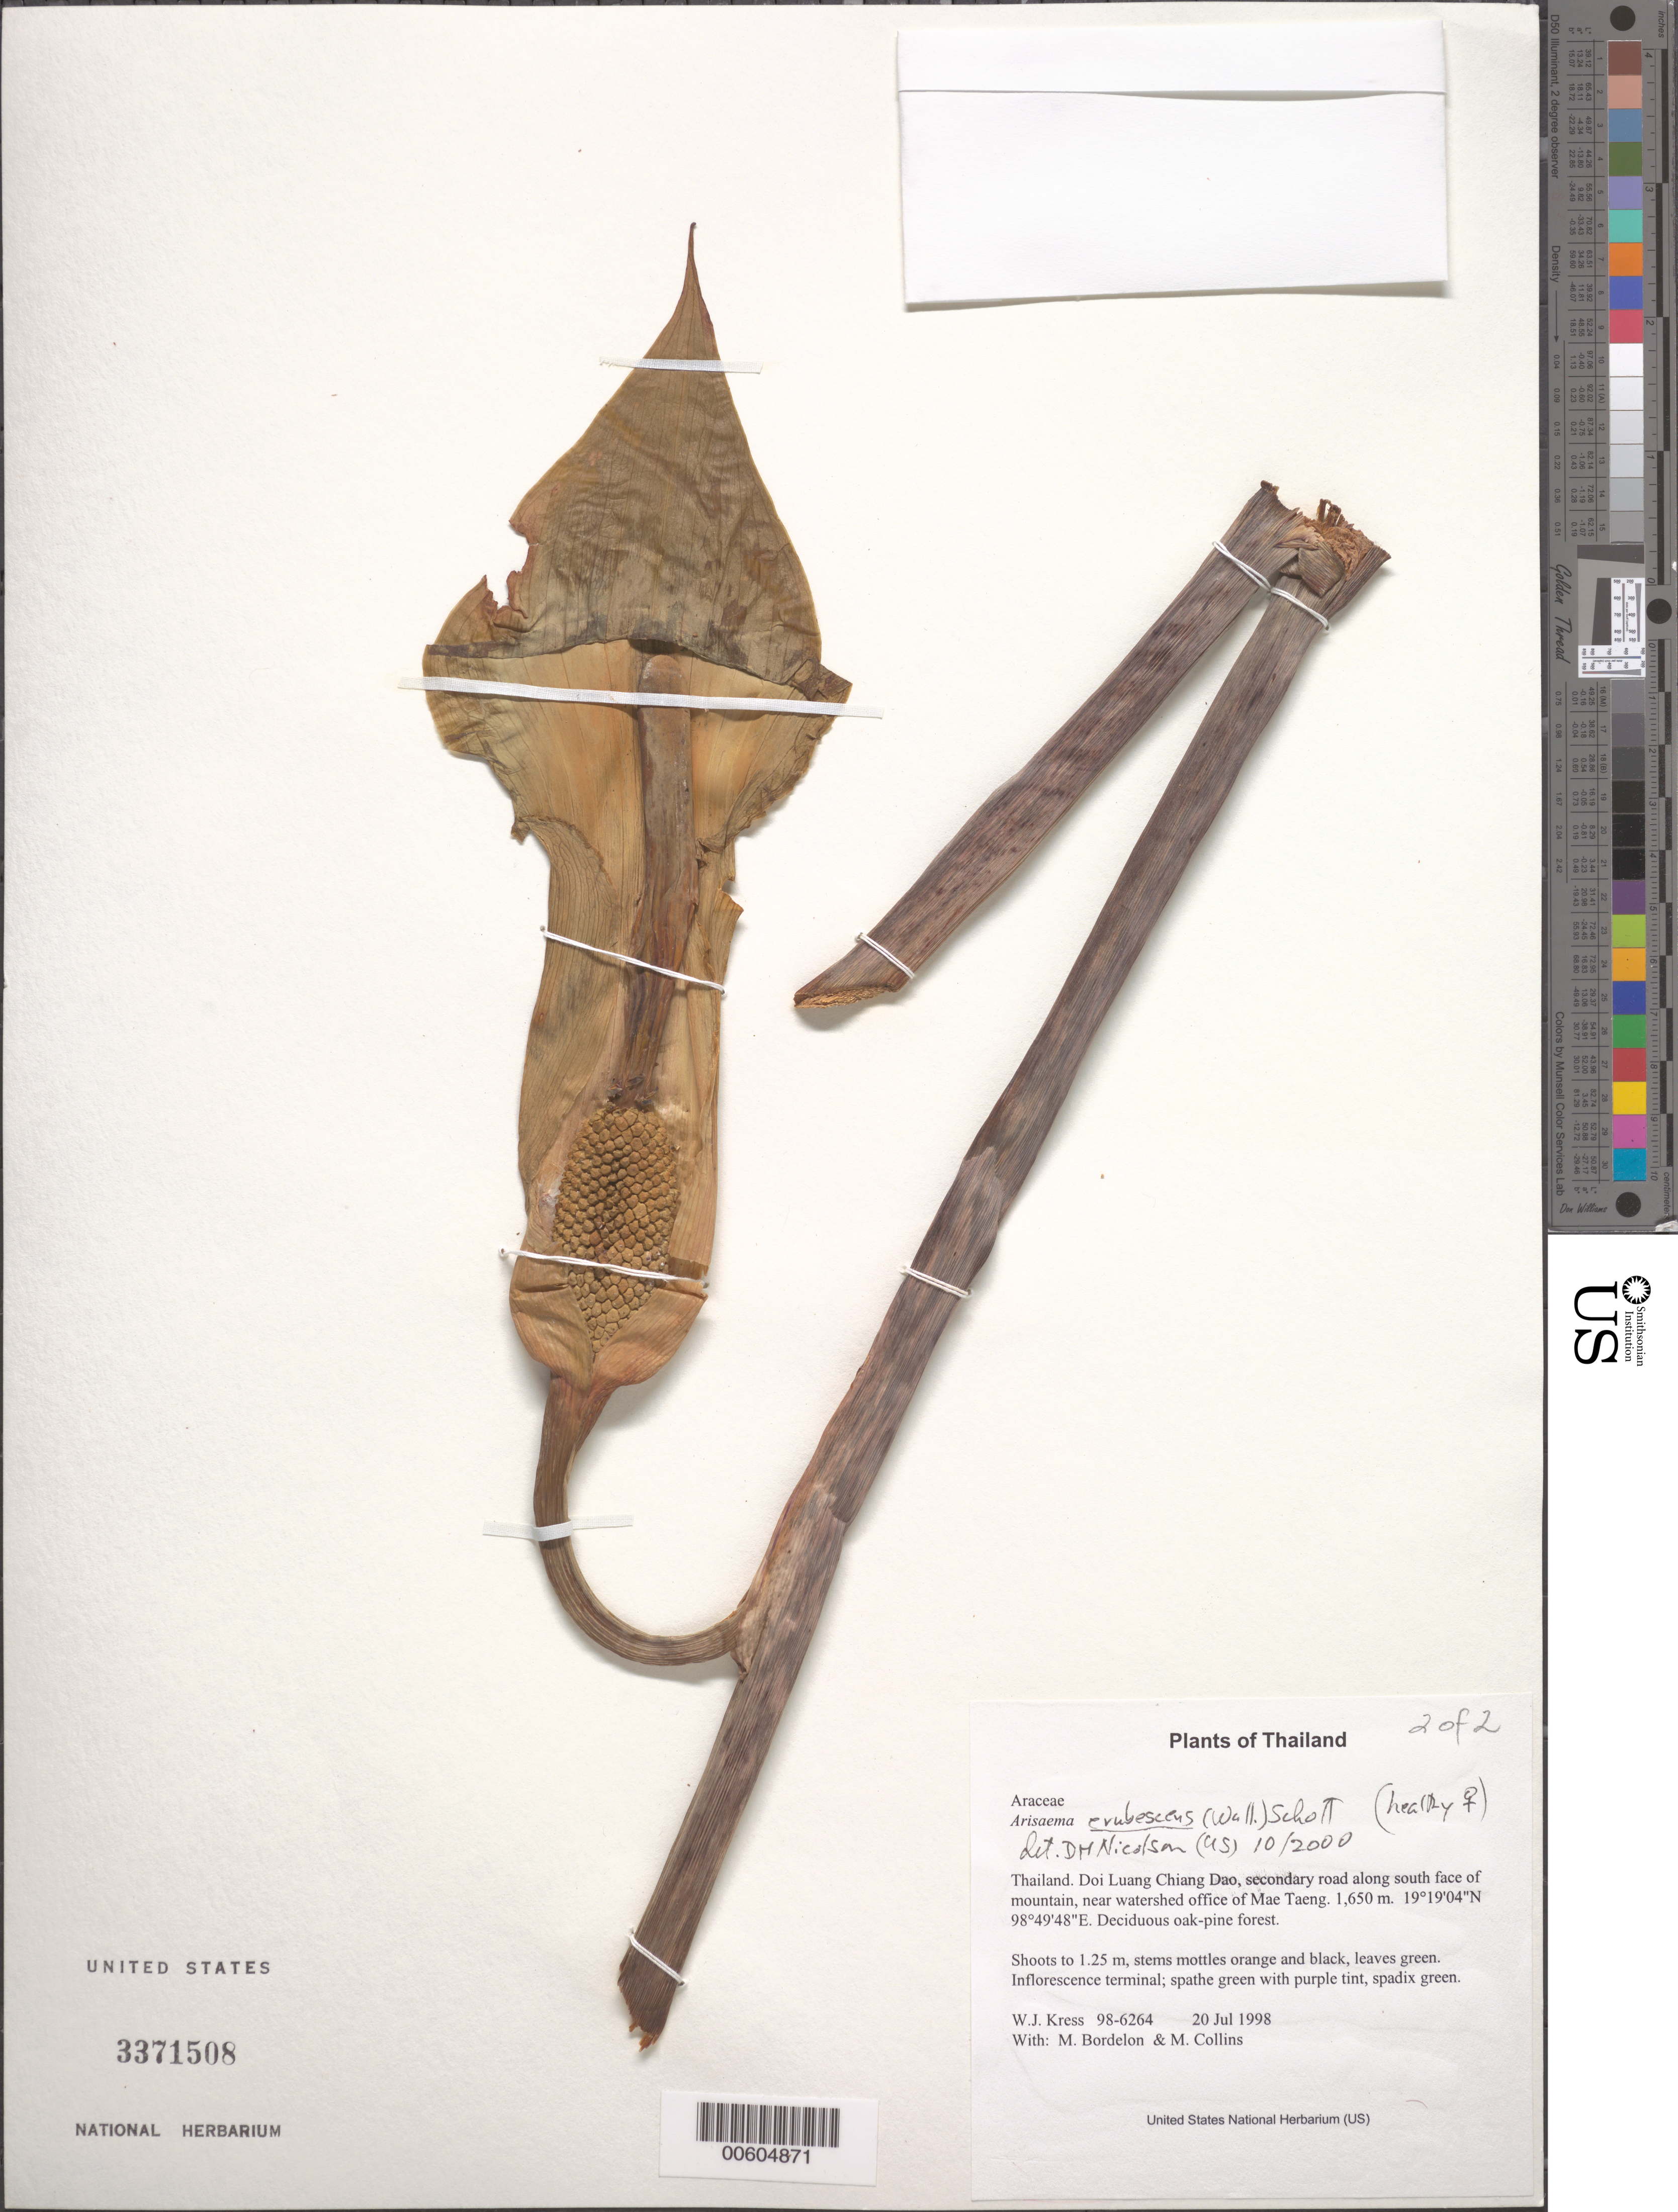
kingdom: Plantae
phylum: Tracheophyta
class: Liliopsida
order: Alismatales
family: Araceae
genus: Arisaema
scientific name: Arisaema erubescens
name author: (Wall.) Schott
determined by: Nicolson, Dan H.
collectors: W. J. Kress, M. Bordelon & M. Collins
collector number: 98-6264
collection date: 1998-07-20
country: Thailand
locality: Doi Luang Chiang Dao, secondary road along south face of mountain, near watershed office of Mae Taeng.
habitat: Deciduous oak-pine forest.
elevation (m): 1650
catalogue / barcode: US 3371508